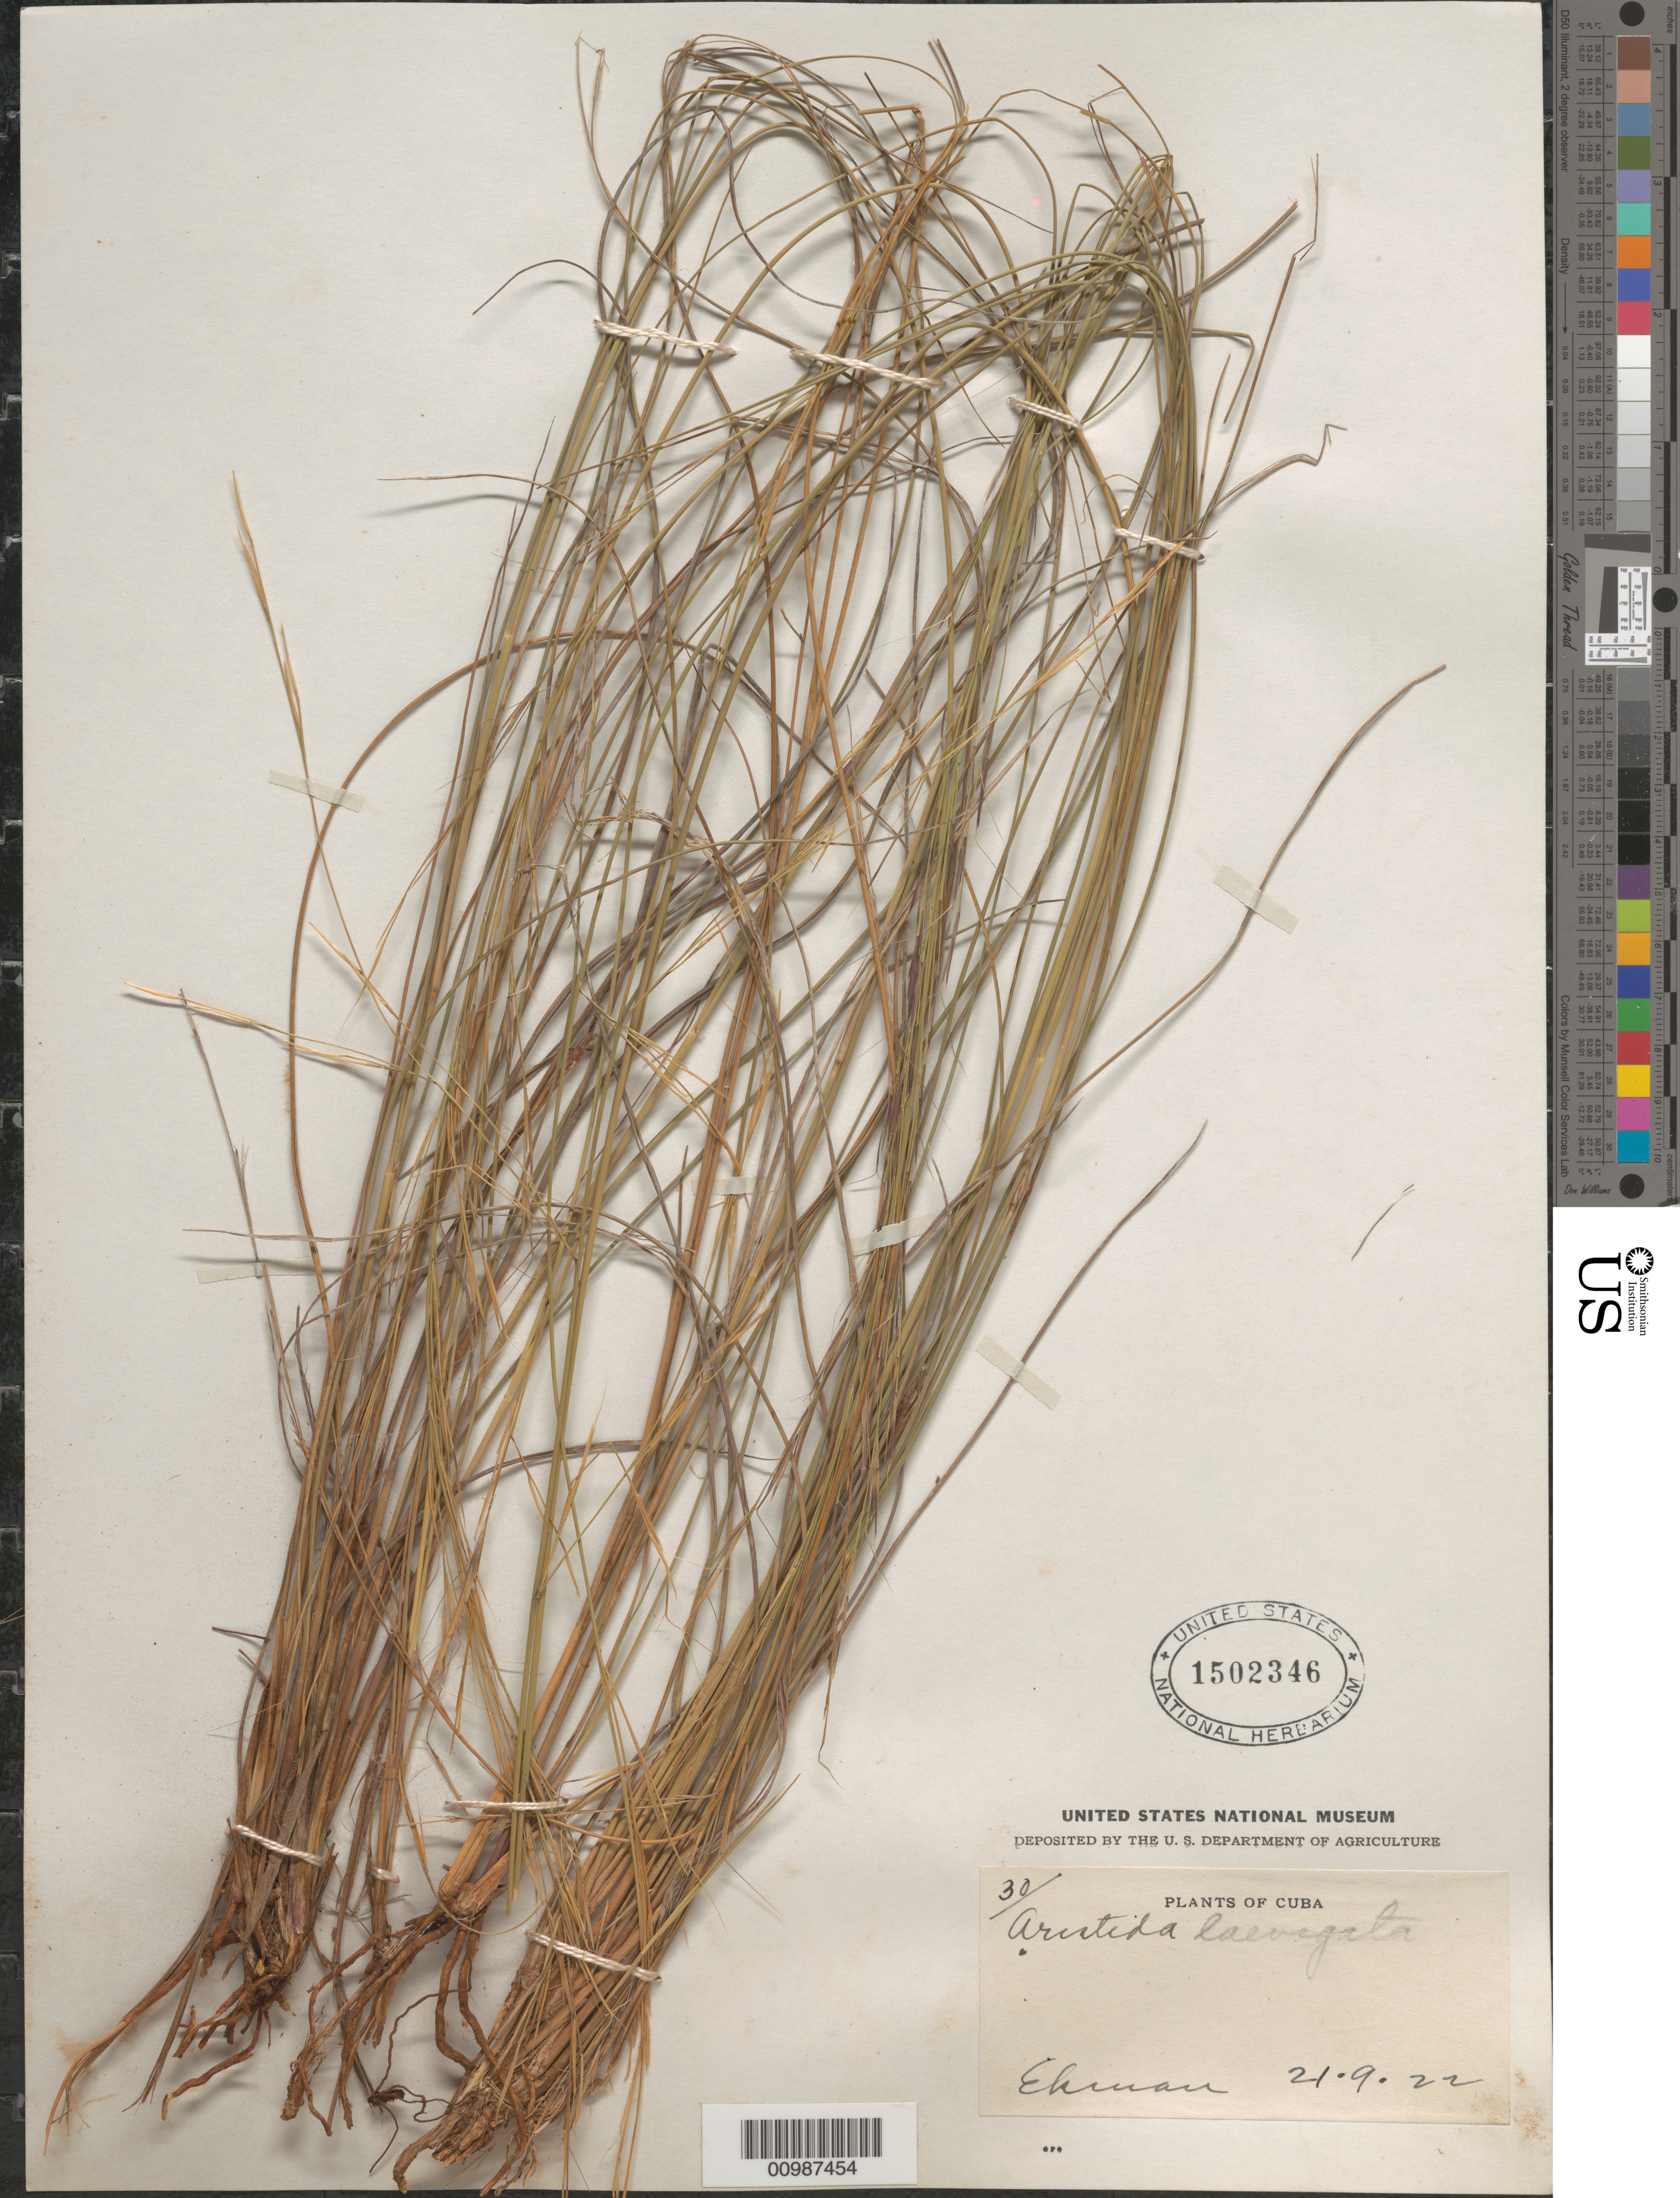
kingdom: Plantae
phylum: Tracheophyta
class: Liliopsida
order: Poales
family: Poaceae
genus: Aristida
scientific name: Aristida laevigata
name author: Hitchc. & Ekman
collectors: E. L. Ekman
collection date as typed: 21 Sep 1922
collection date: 1922-09-21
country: Cuba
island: Cuba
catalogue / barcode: US 1502346